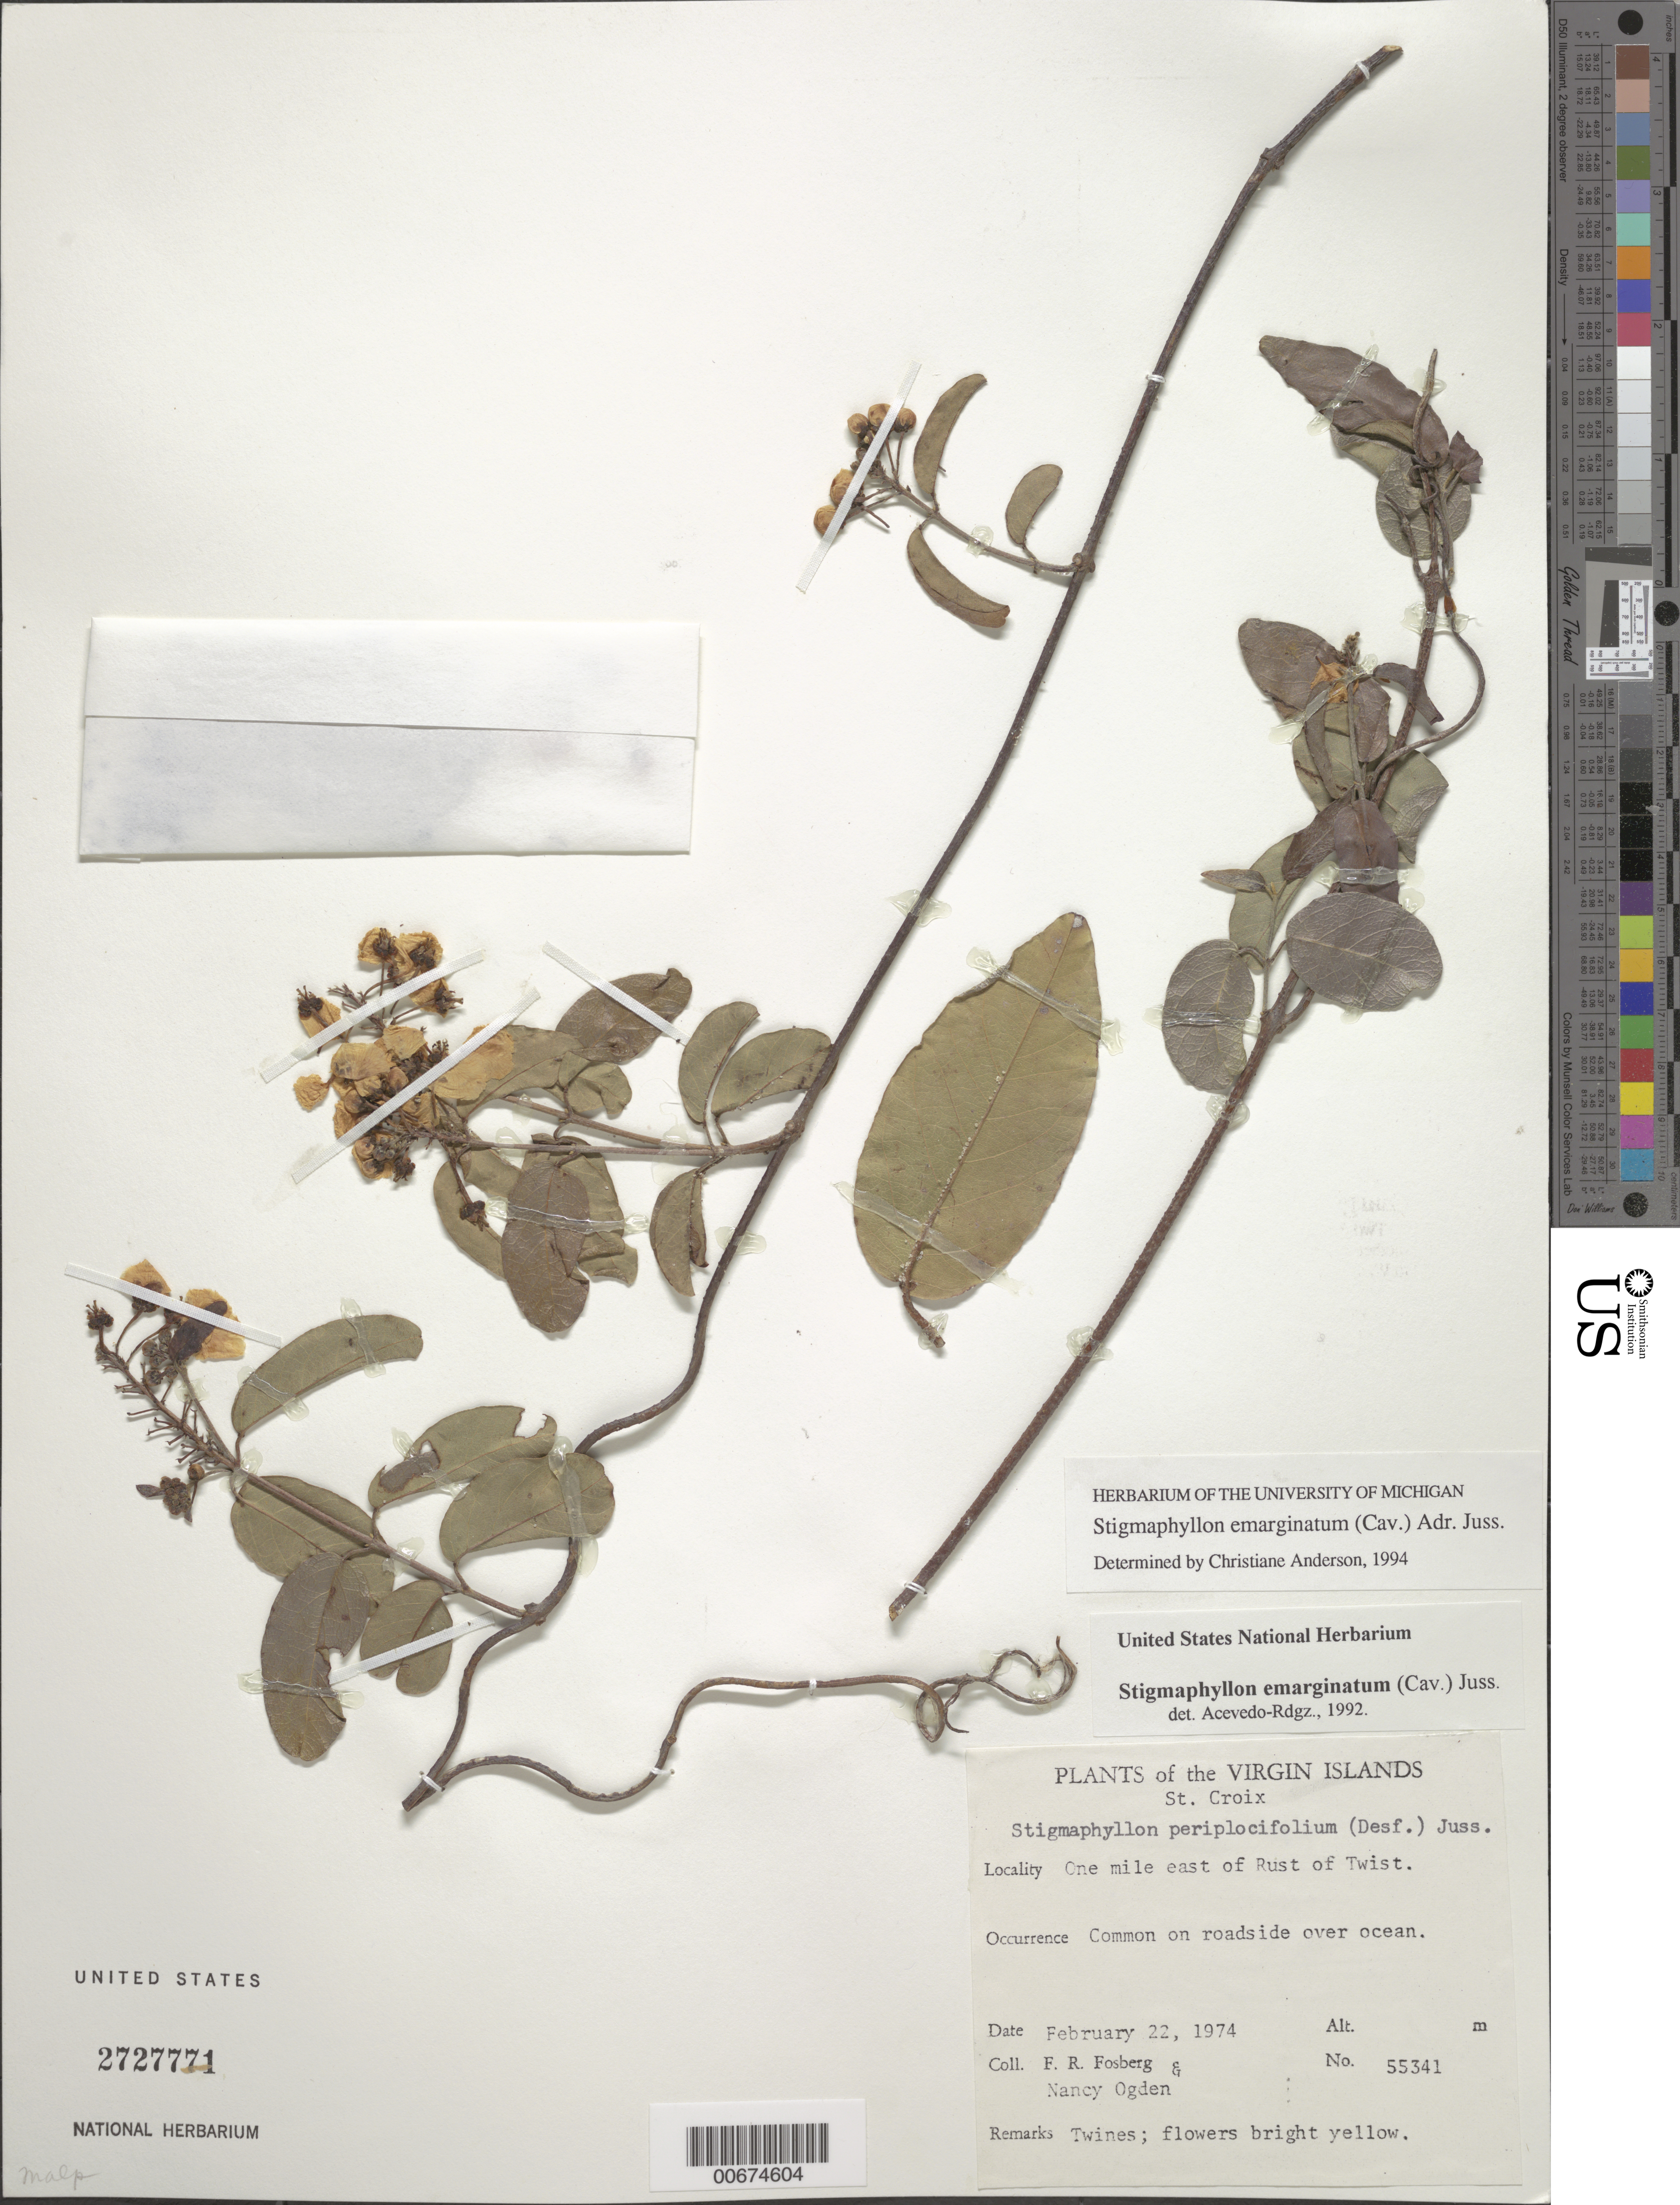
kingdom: Plantae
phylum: Tracheophyta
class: Magnoliopsida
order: Malpighiales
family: Malpighiaceae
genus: Stigmaphyllon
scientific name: Stigmaphyllon emarginatum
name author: (Cav.) A. Juss.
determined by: Anderson, C.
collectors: F. R. Fosberg & N. Ogden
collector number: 55341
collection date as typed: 22 Feb 1974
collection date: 1974-02-22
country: U.S. Virgin Islands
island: St. Croix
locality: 1 mile E of Rust of Twist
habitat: on roadside over ocean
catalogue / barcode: US 2727771